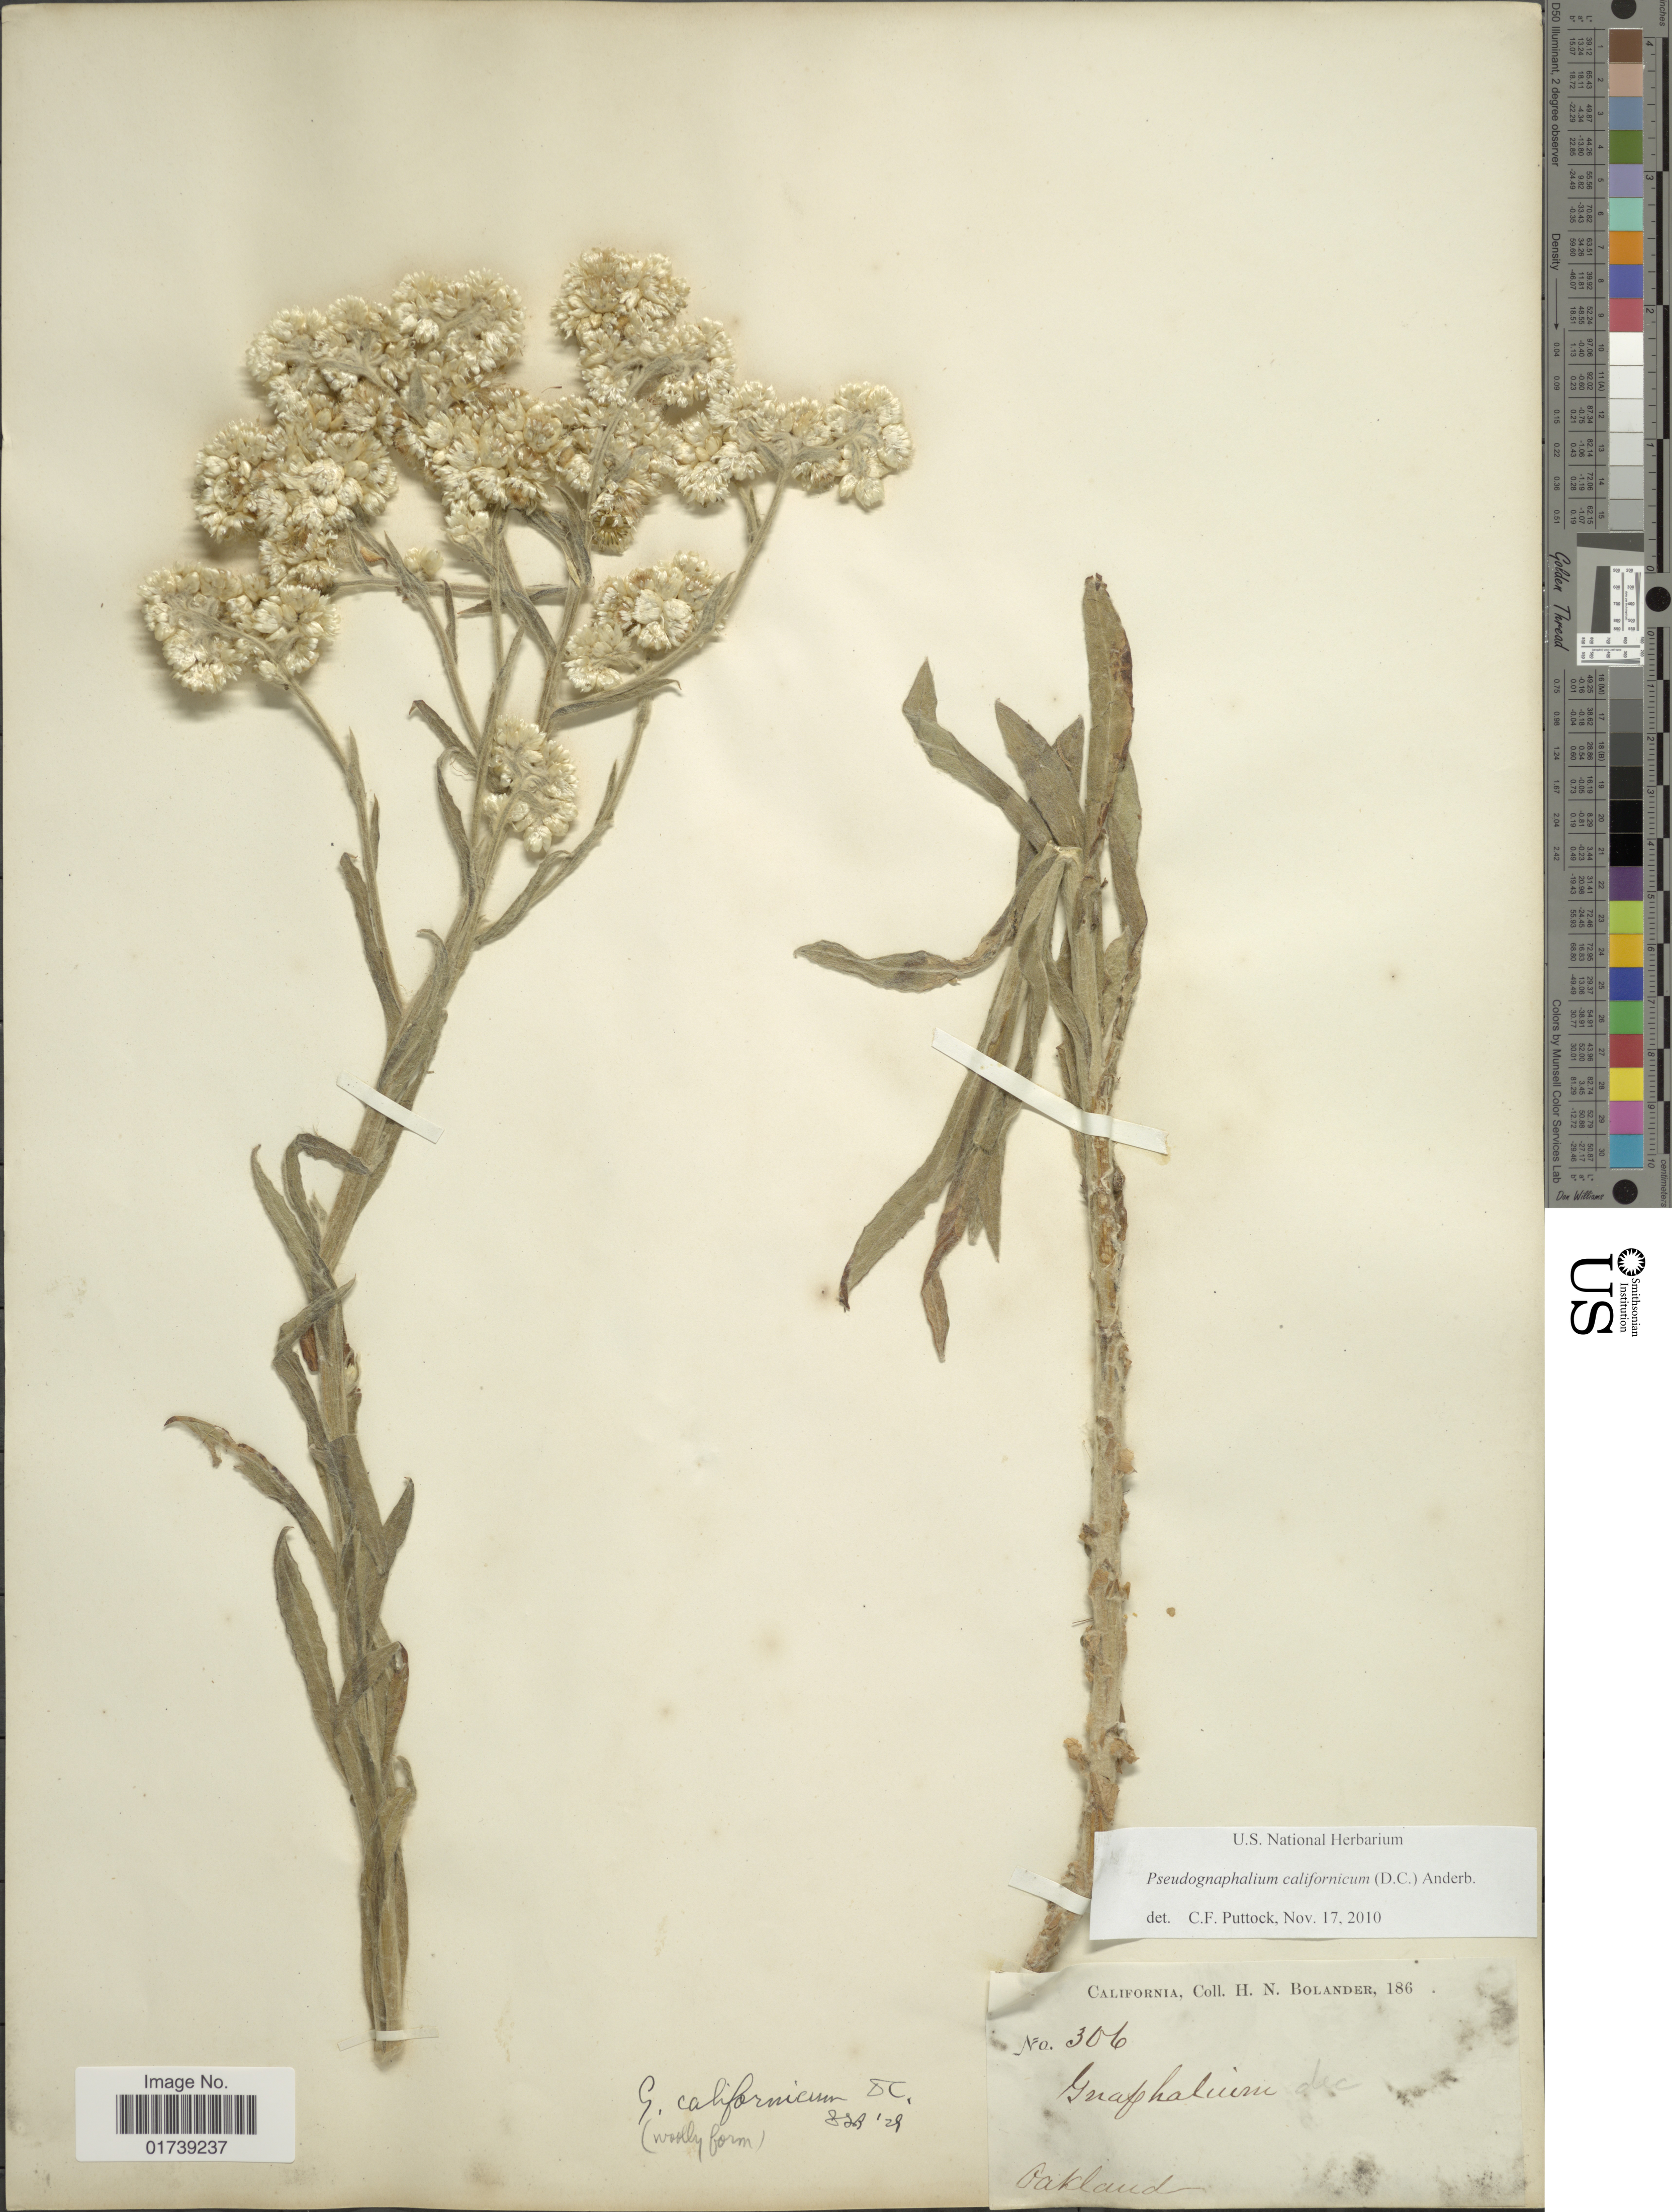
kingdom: Plantae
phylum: Tracheophyta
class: Magnoliopsida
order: Asterales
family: Asteraceae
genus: Pseudognaphalium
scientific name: Pseudognaphalium californicum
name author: (DC.) Anderb.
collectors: H. Bolander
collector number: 306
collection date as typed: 186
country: United States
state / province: California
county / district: Alameda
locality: Oakland